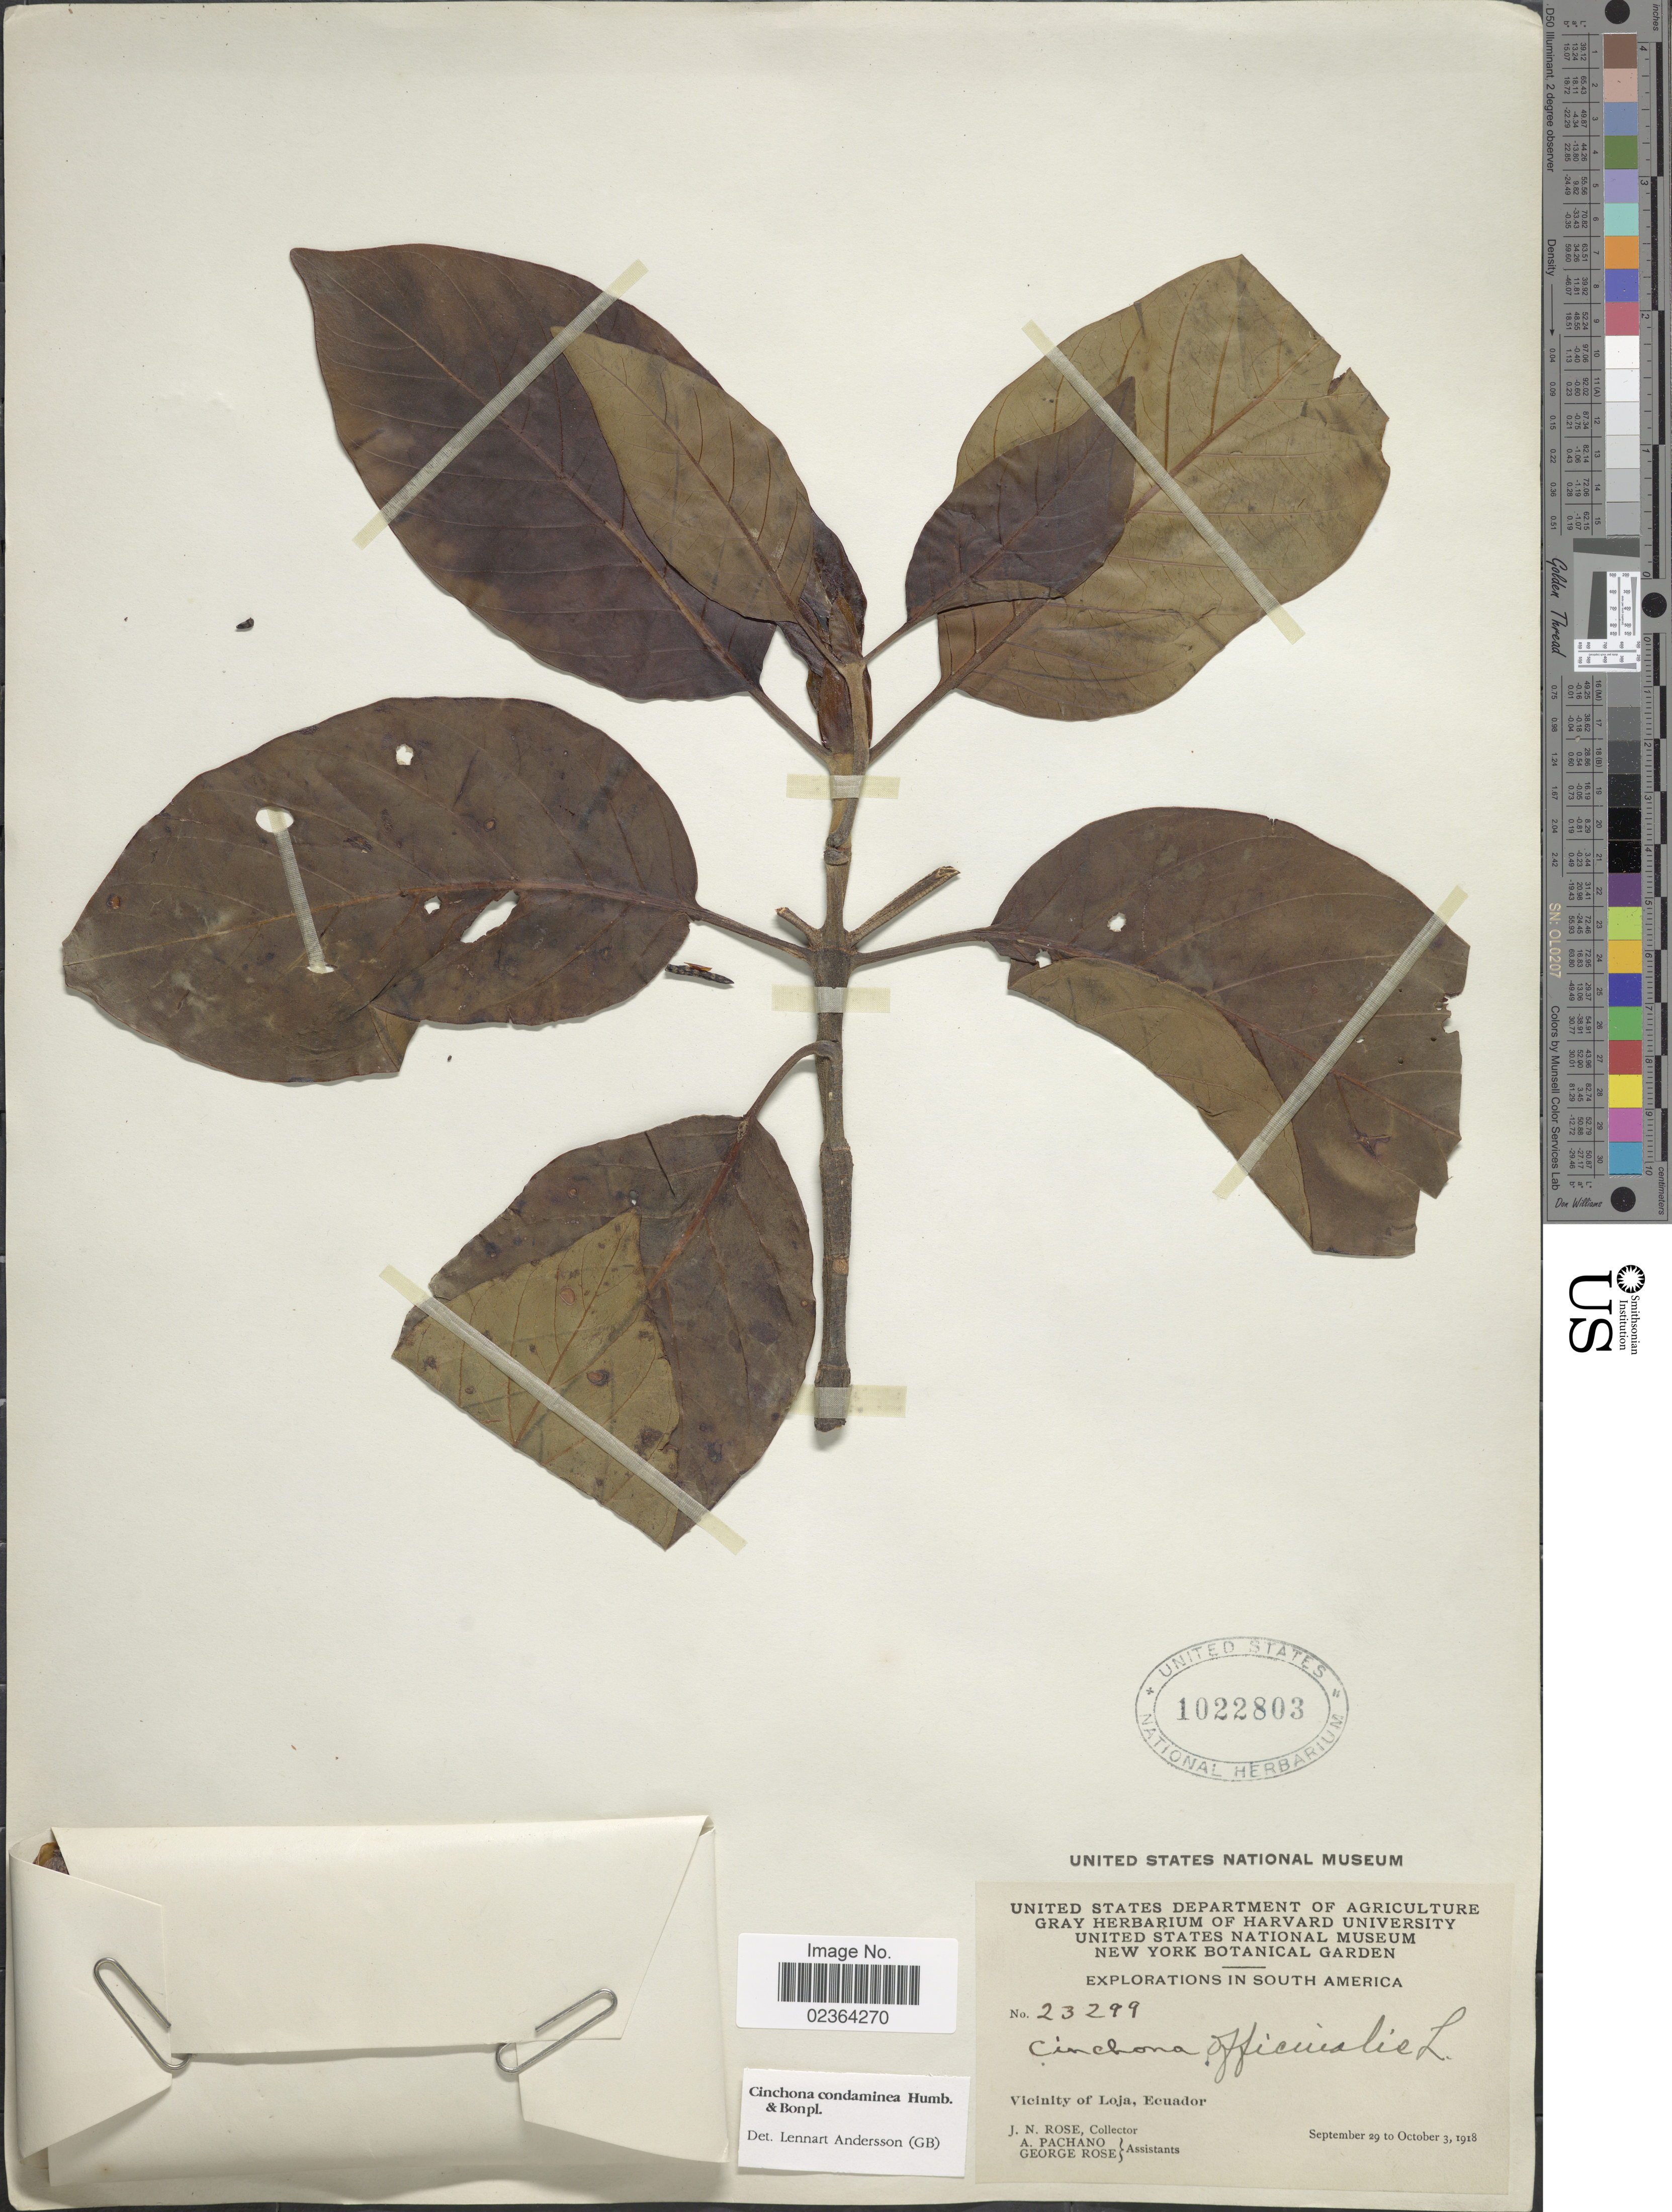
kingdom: Plantae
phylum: Tracheophyta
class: Magnoliopsida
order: Gentianales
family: Rubiaceae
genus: Cinchona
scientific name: Cinchona condaminea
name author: Humb. & Bonpl.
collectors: J. N. Rose, A. Pachano & G. Rose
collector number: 23299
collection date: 1918-09-29/1918-10-03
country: Ecuador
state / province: Loja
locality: Vicinity of Loja, Ecuador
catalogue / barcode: US 1022803